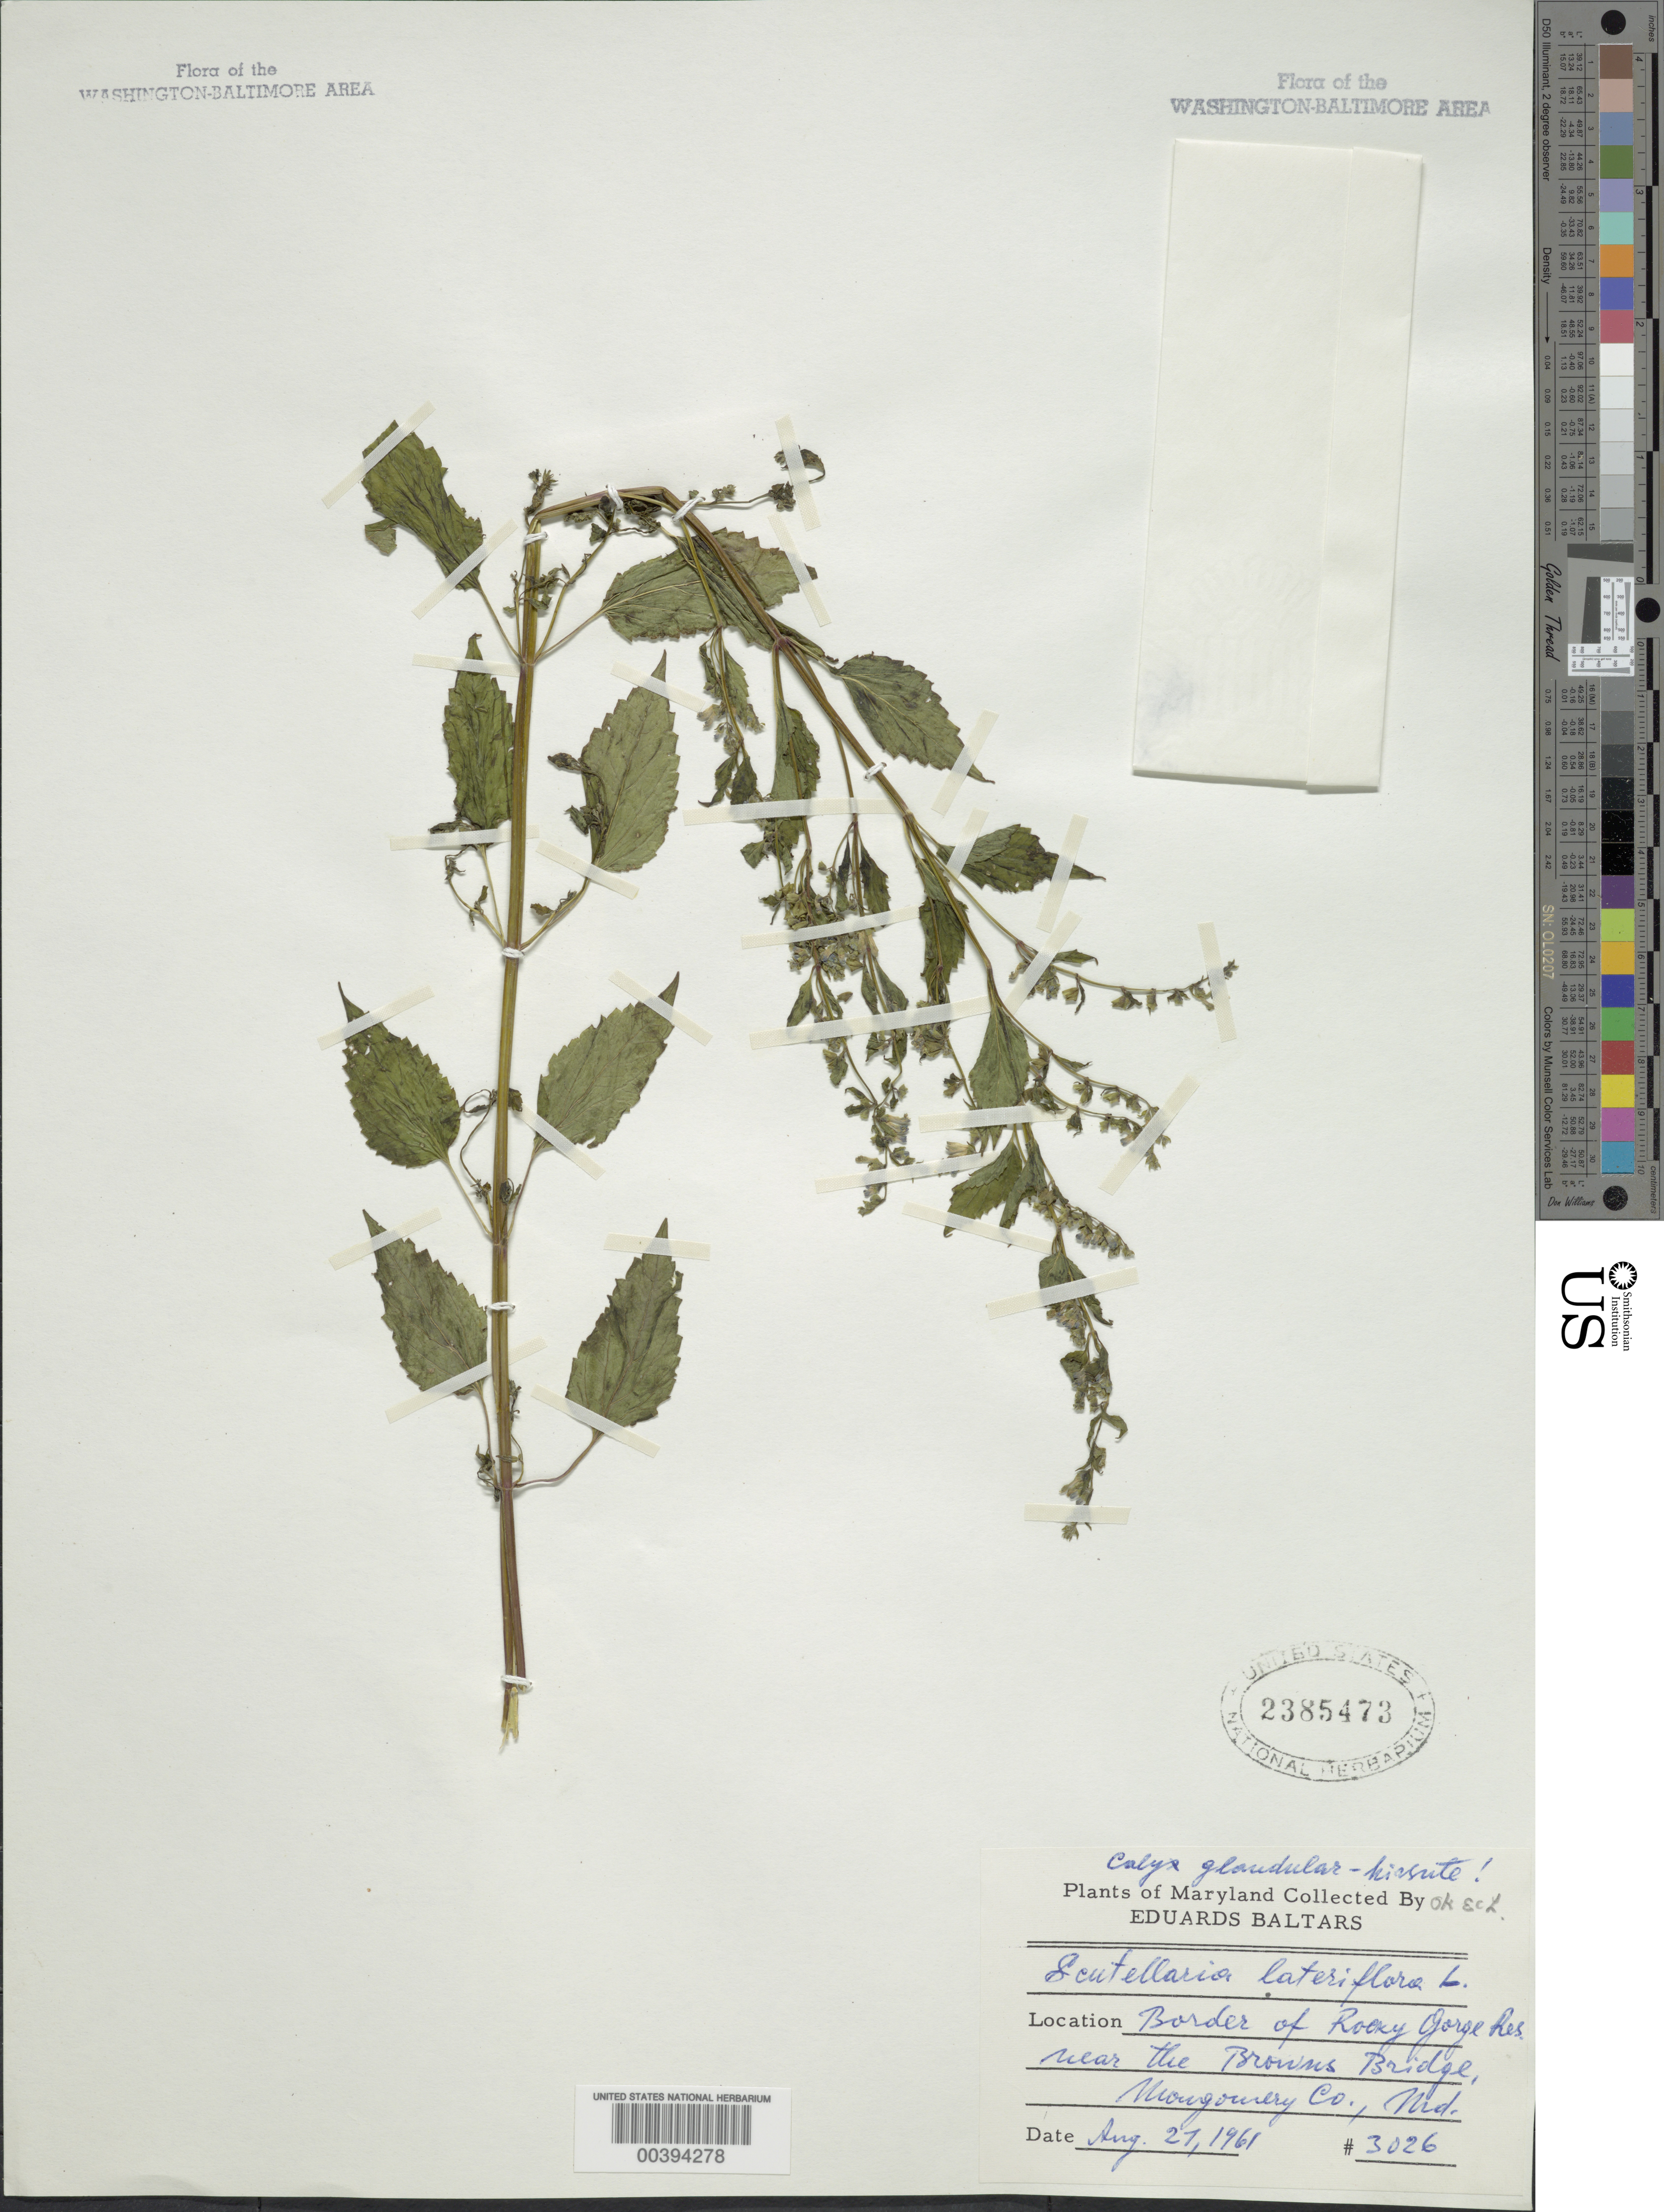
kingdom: Plantae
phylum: Tracheophyta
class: Magnoliopsida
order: Lamiales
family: Lamiaceae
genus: Scutellaria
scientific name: Scutellaria lateriflora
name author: L.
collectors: E. Baltars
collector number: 3026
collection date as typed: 27 Aug 1961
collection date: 1961-08-27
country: United States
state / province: Maryland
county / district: Montgomery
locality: Rocky Gorge Reservoir near Browns Bridge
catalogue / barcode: US 2385473